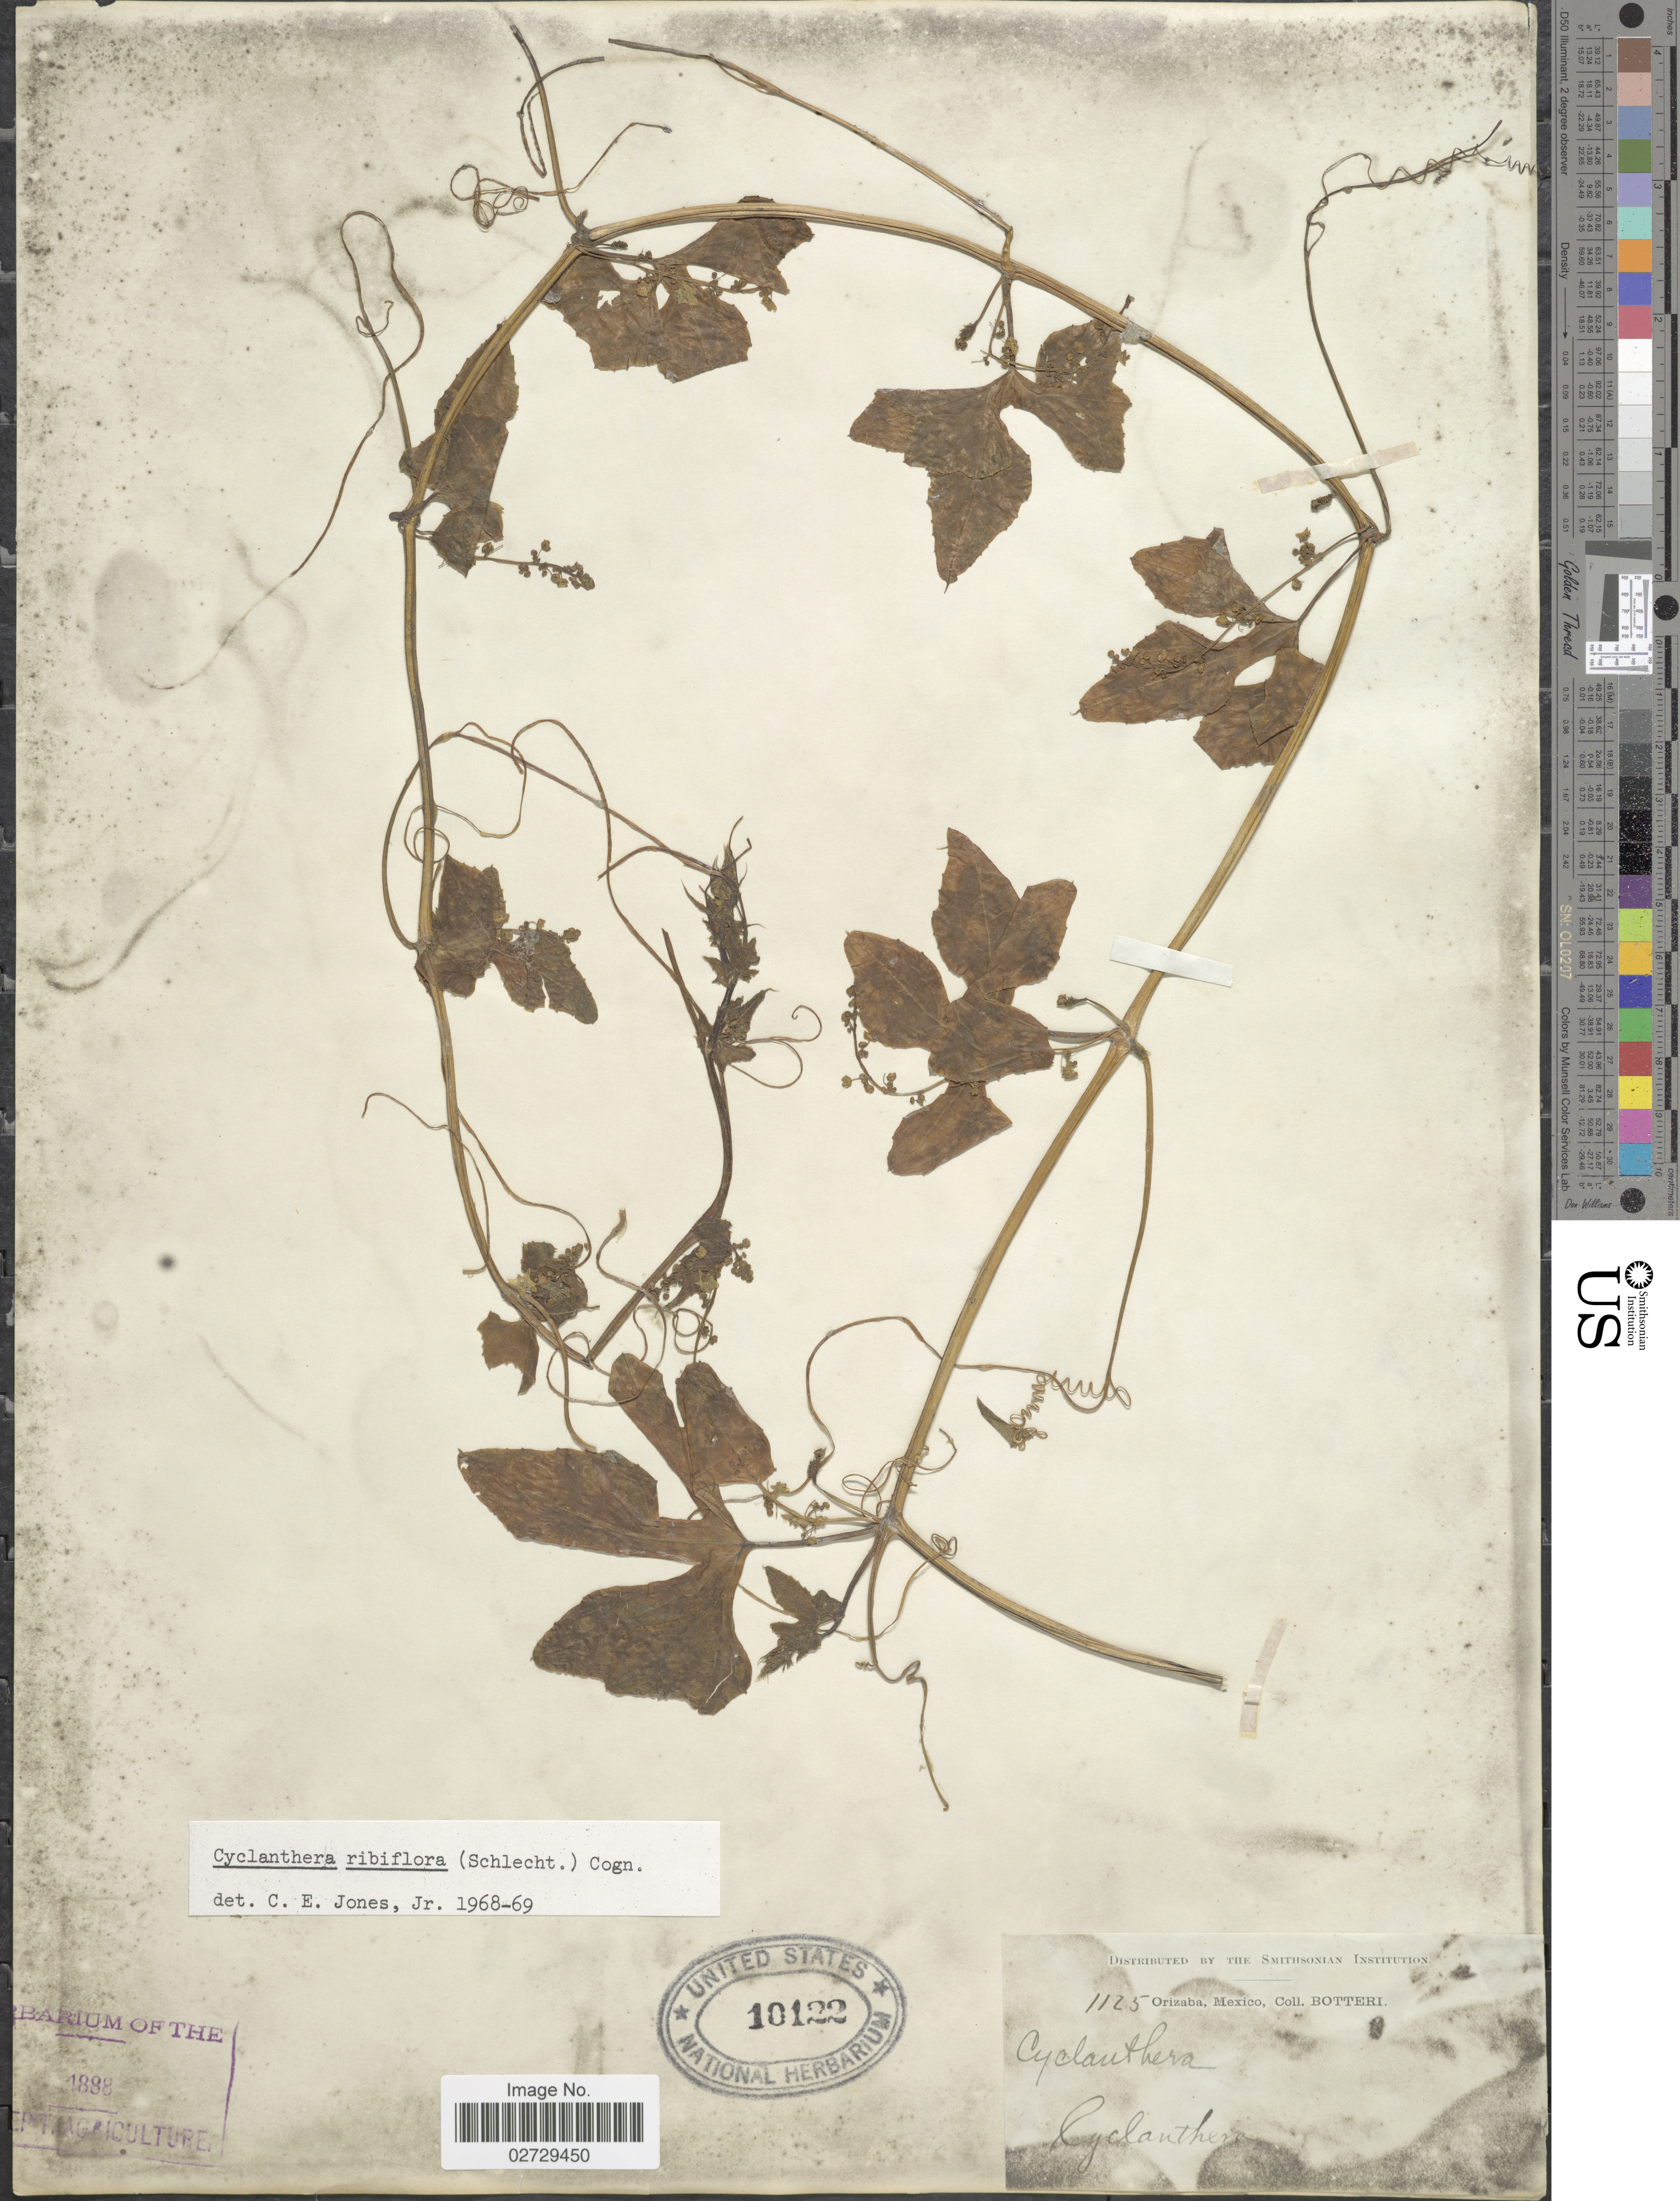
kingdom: Plantae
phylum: Tracheophyta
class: Magnoliopsida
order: Cucurbitales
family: Cucurbitaceae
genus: Cyclanthera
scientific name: Cyclanthera ribiflora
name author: (Schltdl.) Cogn.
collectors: -. Botteri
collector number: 1125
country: Mexico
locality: Orizaba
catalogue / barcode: US 10122